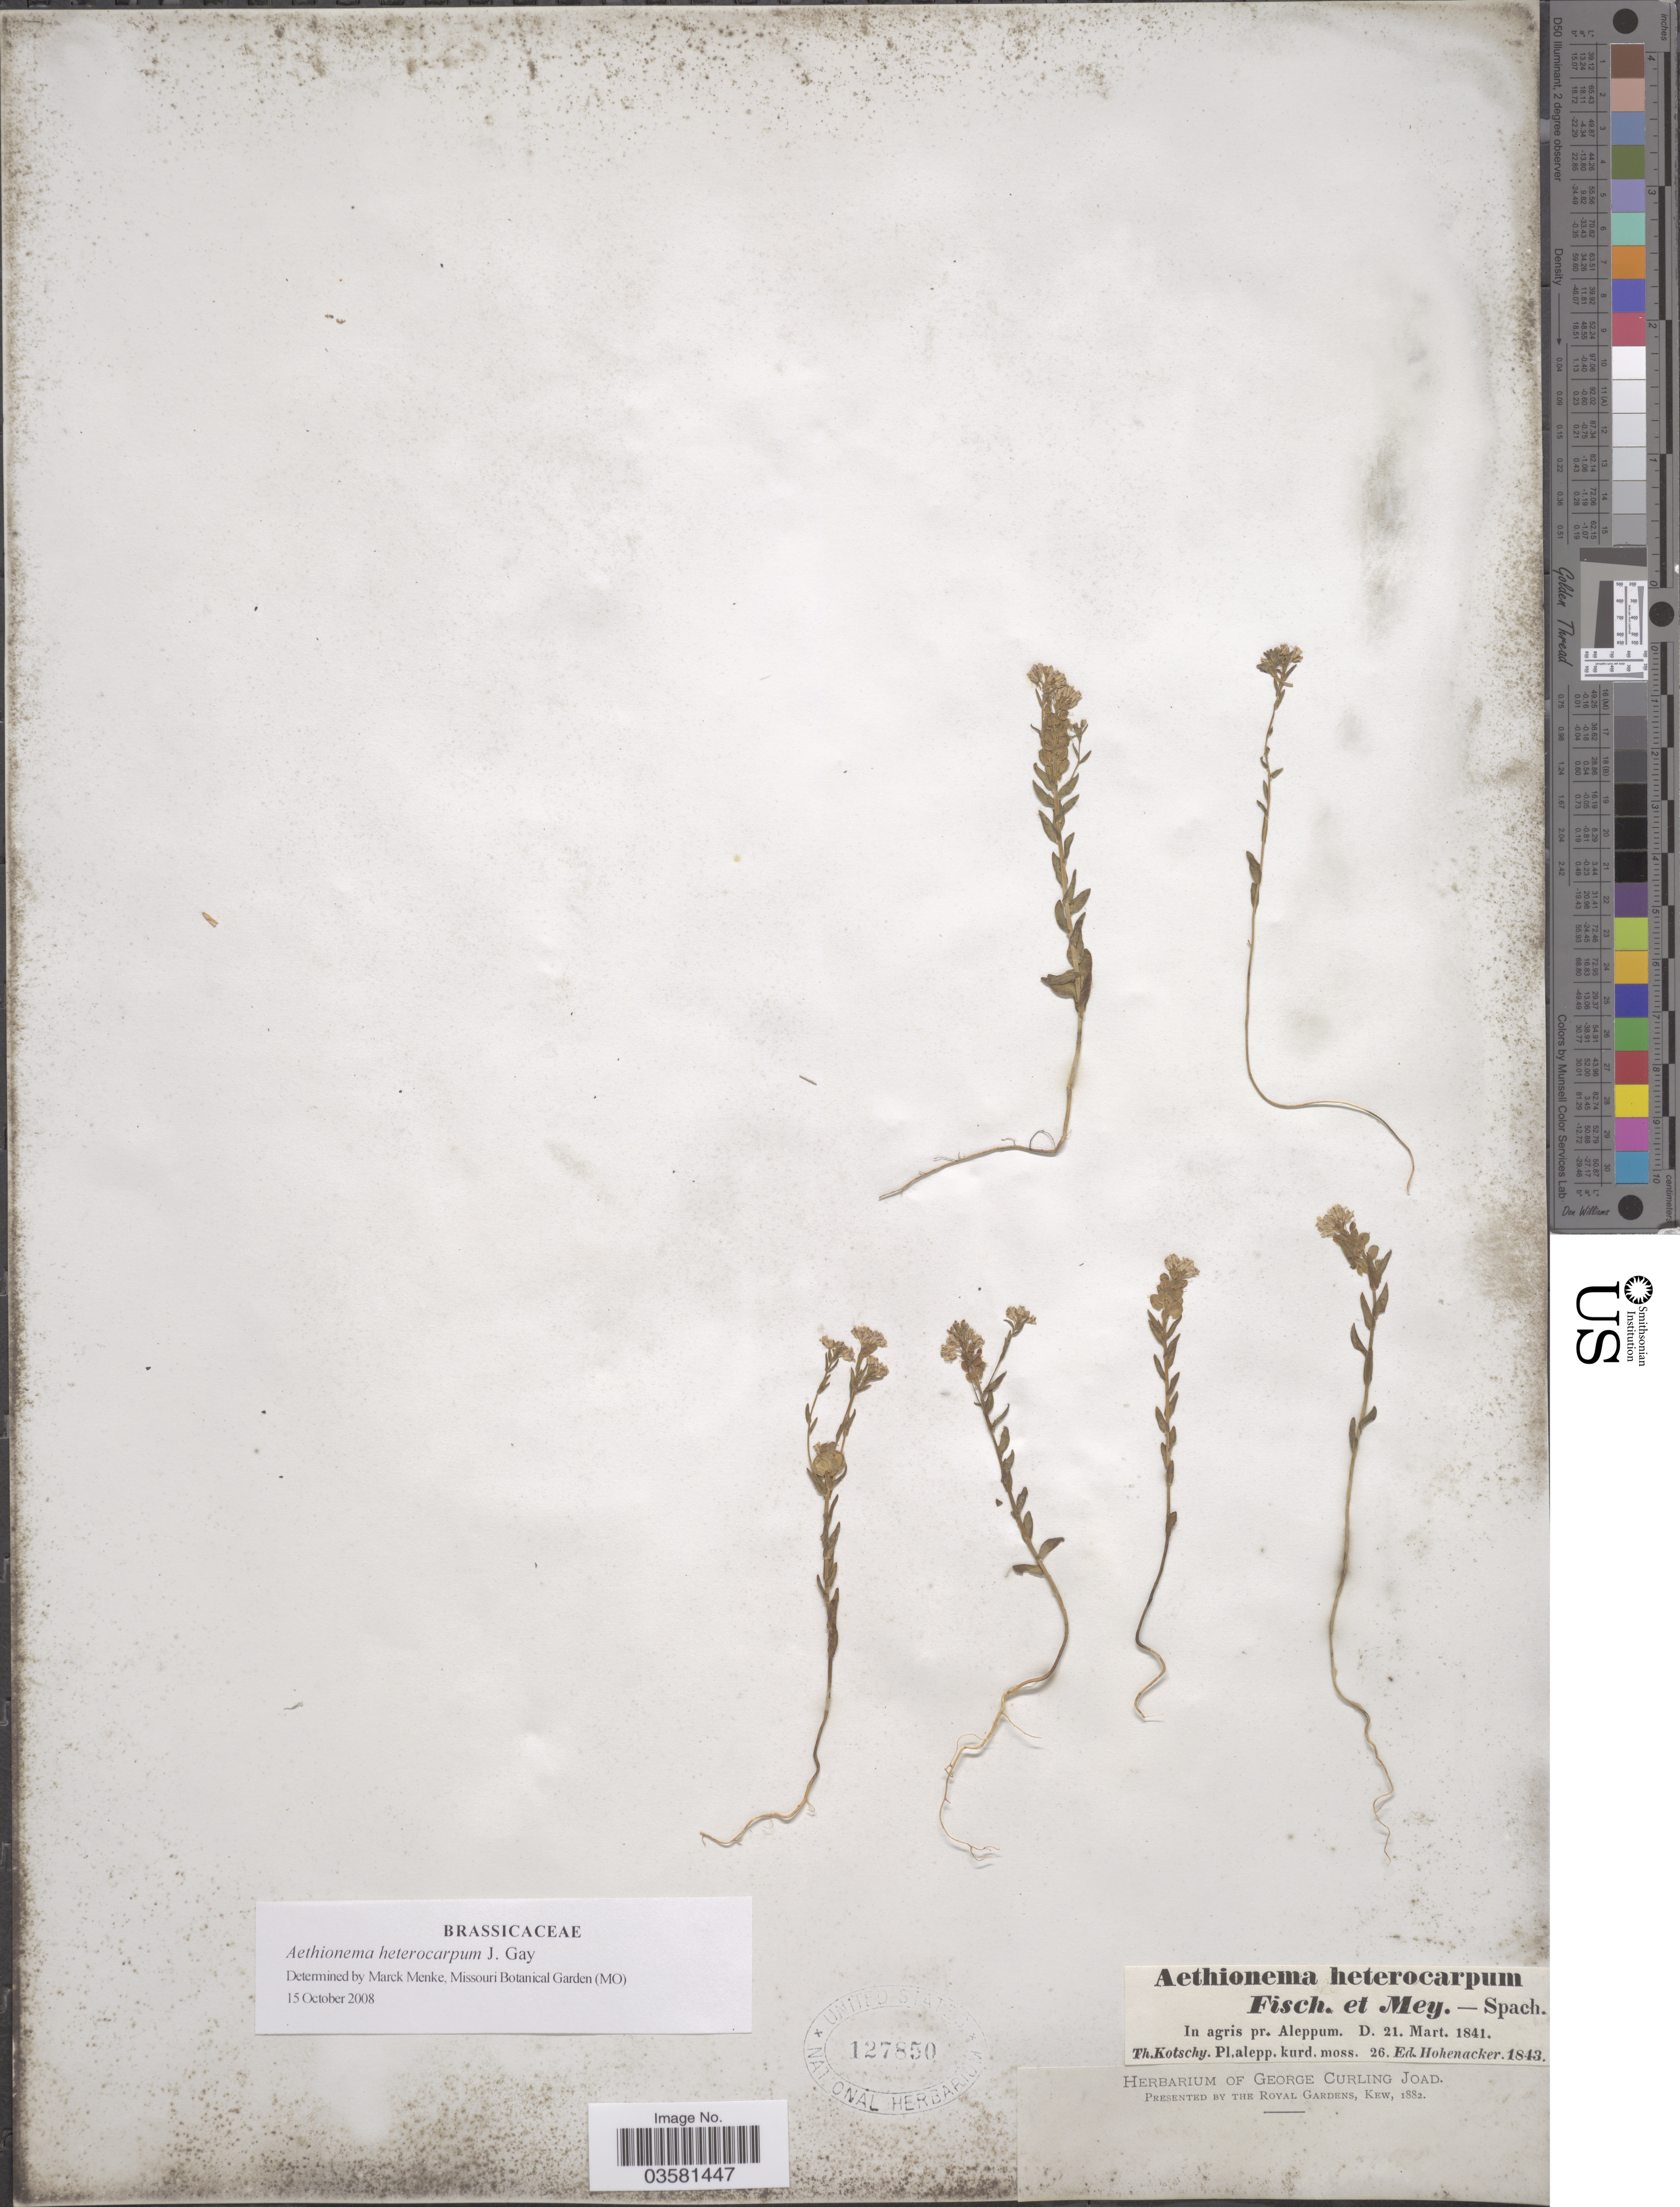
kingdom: Plantae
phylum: Tracheophyta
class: Magnoliopsida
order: Brassicales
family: Brassicaceae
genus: Aethionema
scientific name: Aethionema heterocarpum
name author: J. Gay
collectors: K. G. Kotschy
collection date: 1841-03-21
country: Syria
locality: In agris pr. Aleppum.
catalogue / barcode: US 127850